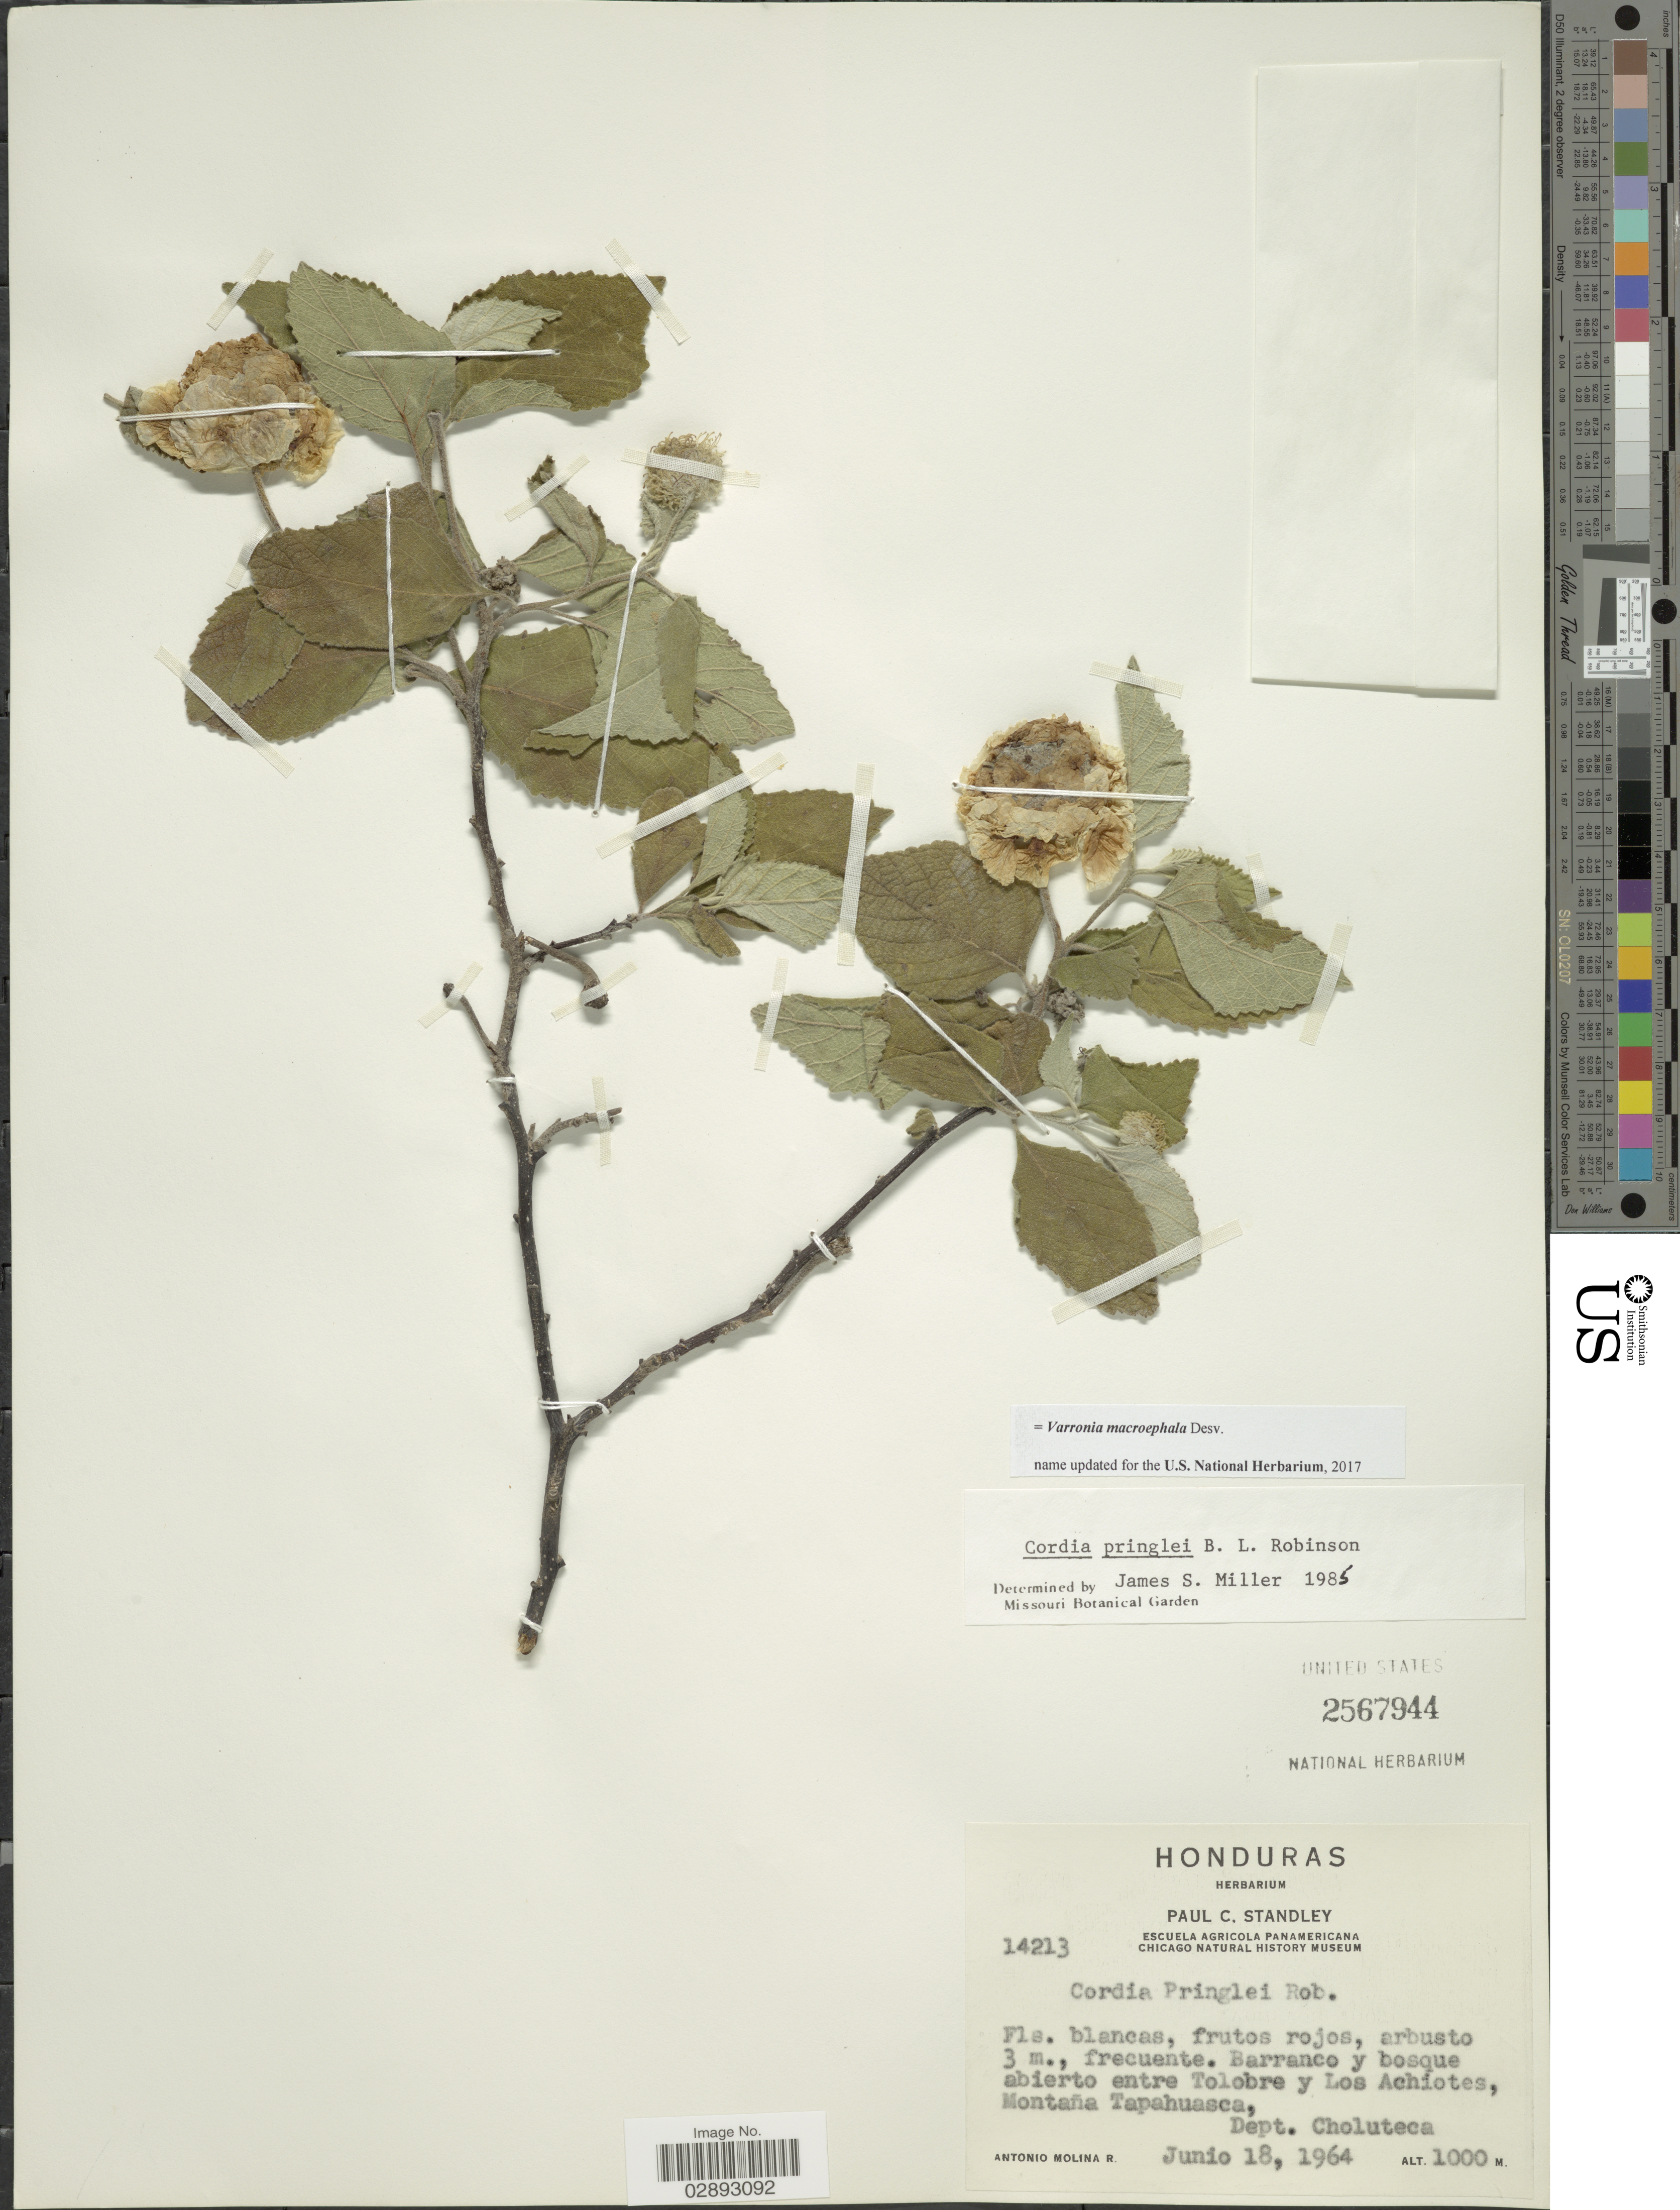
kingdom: Plantae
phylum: Tracheophyta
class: Magnoliopsida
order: Boraginales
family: Cordiaceae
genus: Varronia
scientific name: Varronia macrocephala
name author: Desv.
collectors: A. Molina R.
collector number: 14213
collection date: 1964-06-18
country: Honduras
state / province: Choluteca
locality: Barranco y bosque abierto entre Tolobre y Los Achiotes, Montaña Tapahuasca, Dept. Choluteca.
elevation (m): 1000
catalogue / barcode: US 2567944